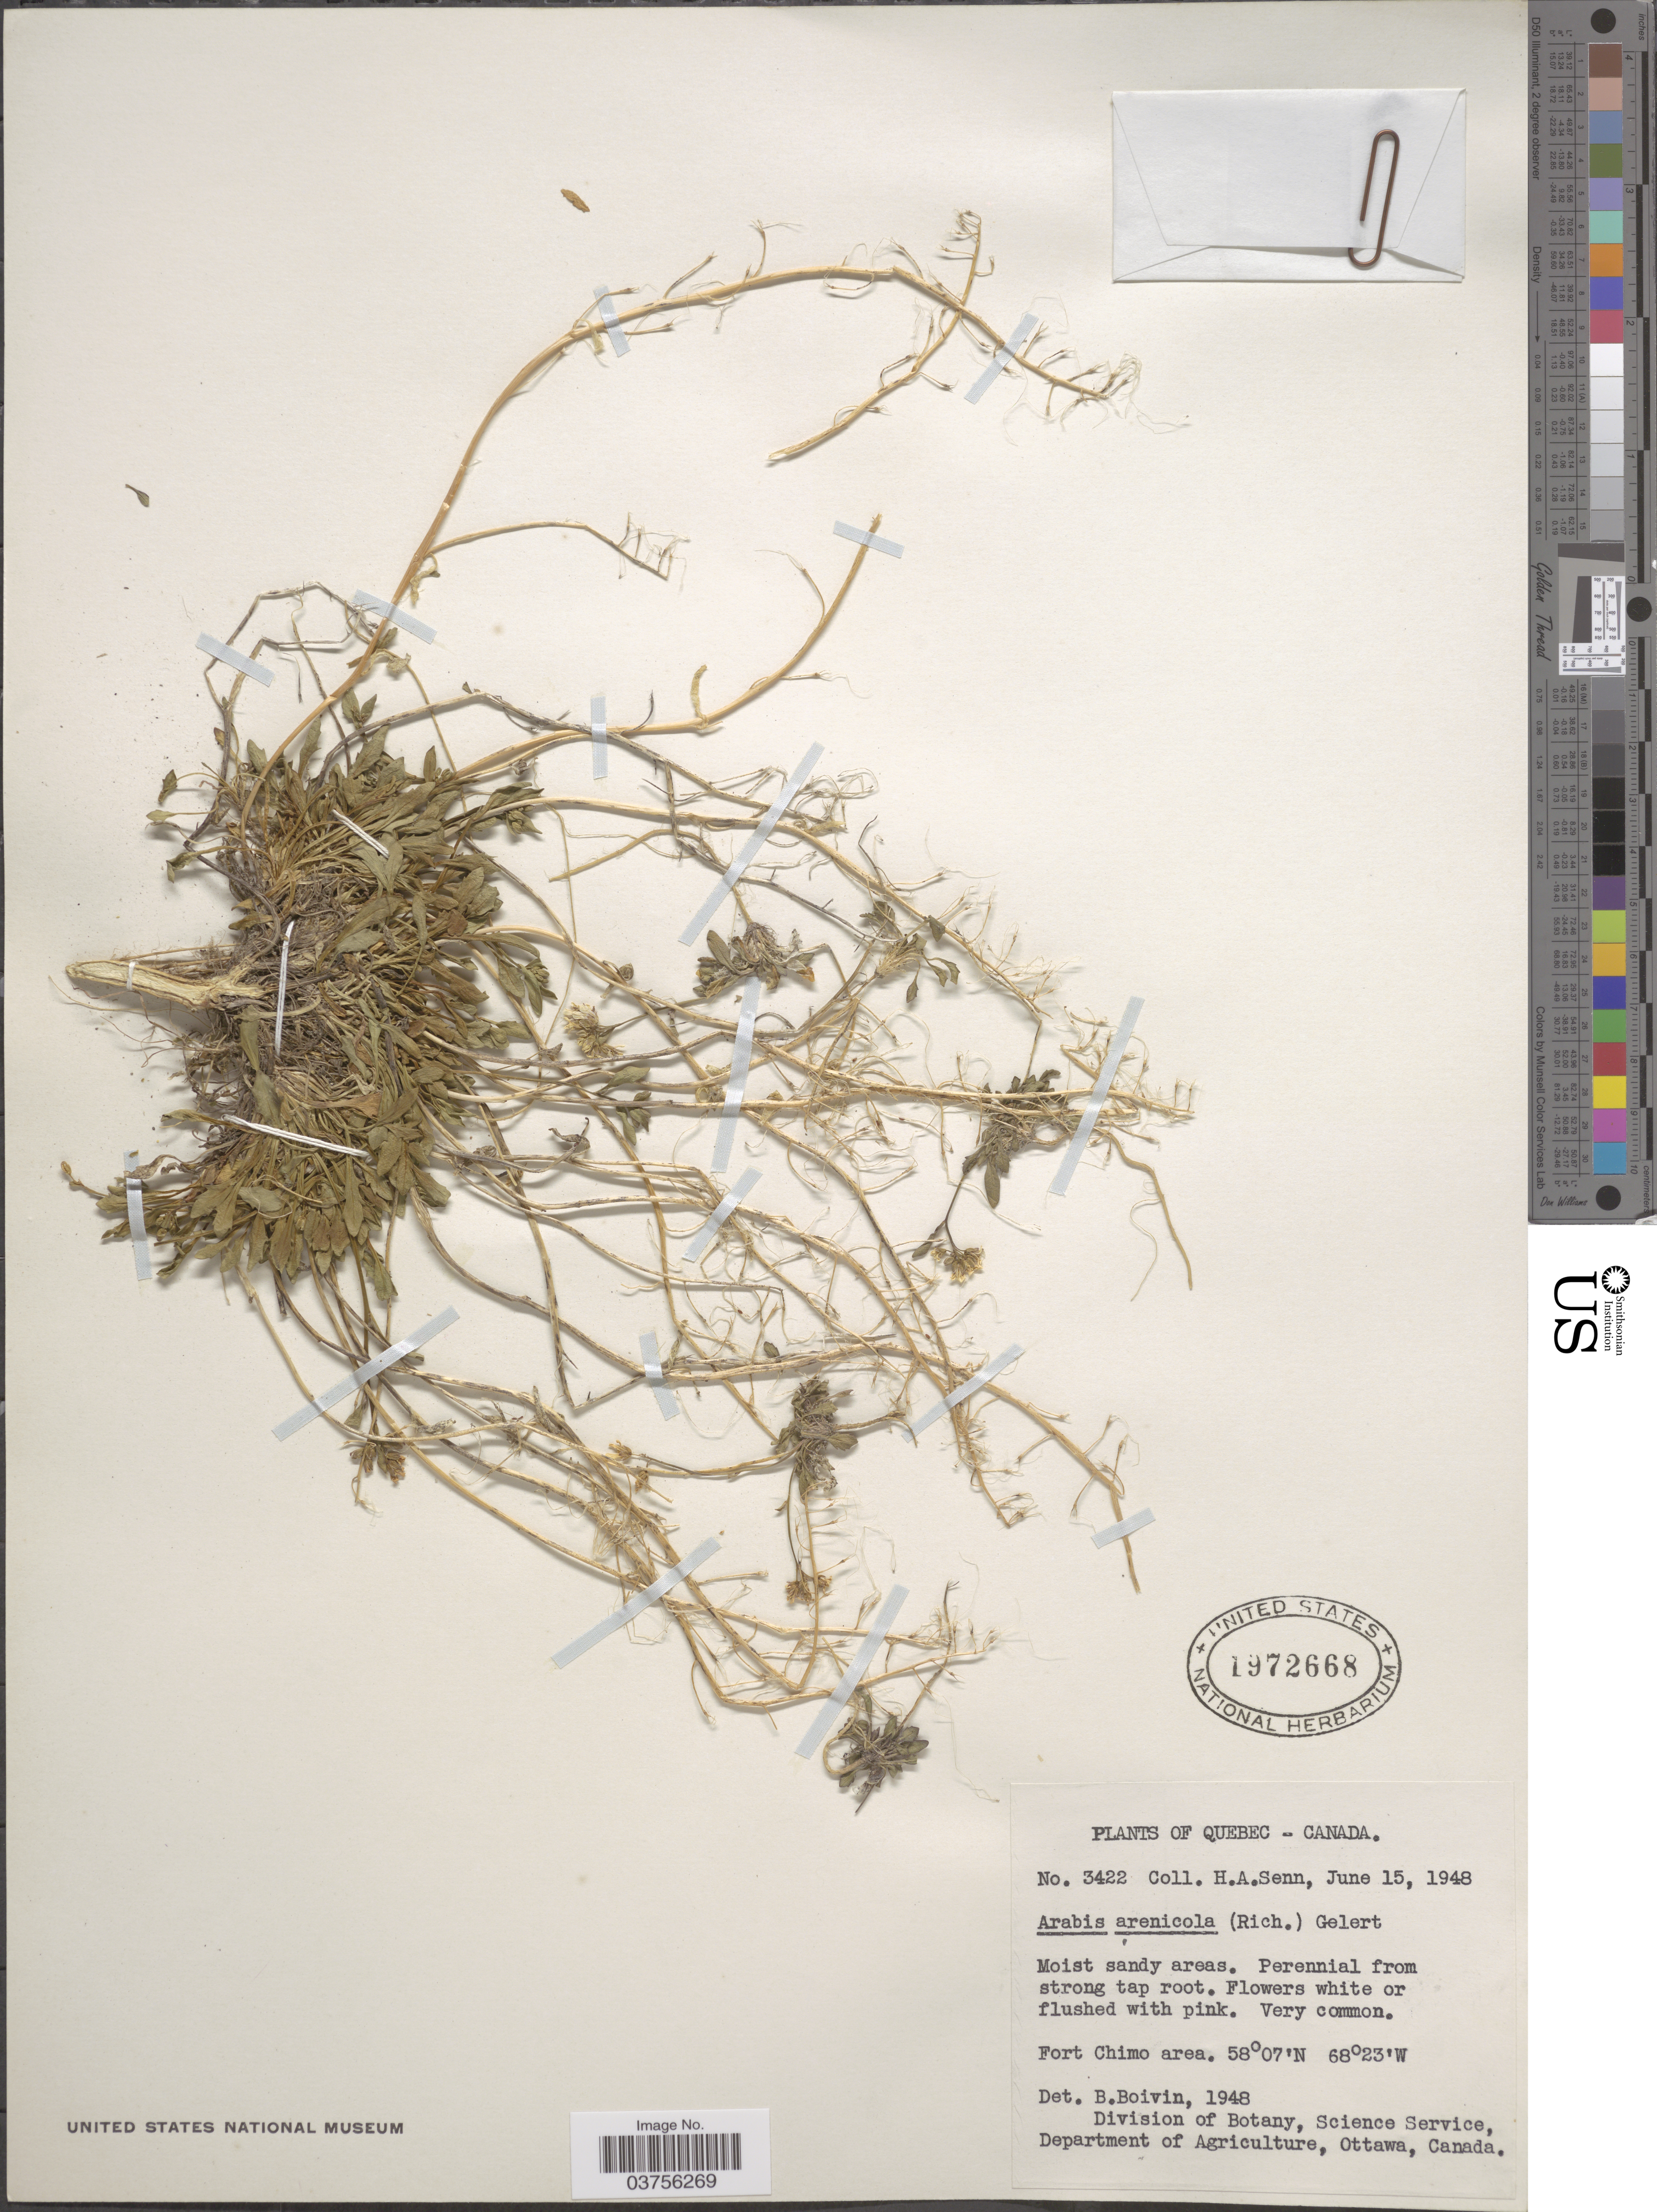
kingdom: Plantae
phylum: Tracheophyta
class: Magnoliopsida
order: Brassicales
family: Brassicaceae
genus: Arabis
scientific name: Arabis arenicola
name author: (Richardson ex Hook.) Gelert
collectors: H. Senn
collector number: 3422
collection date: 1948-06-15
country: Canada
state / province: Quebec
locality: Fort Chimo area.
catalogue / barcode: US 1972668